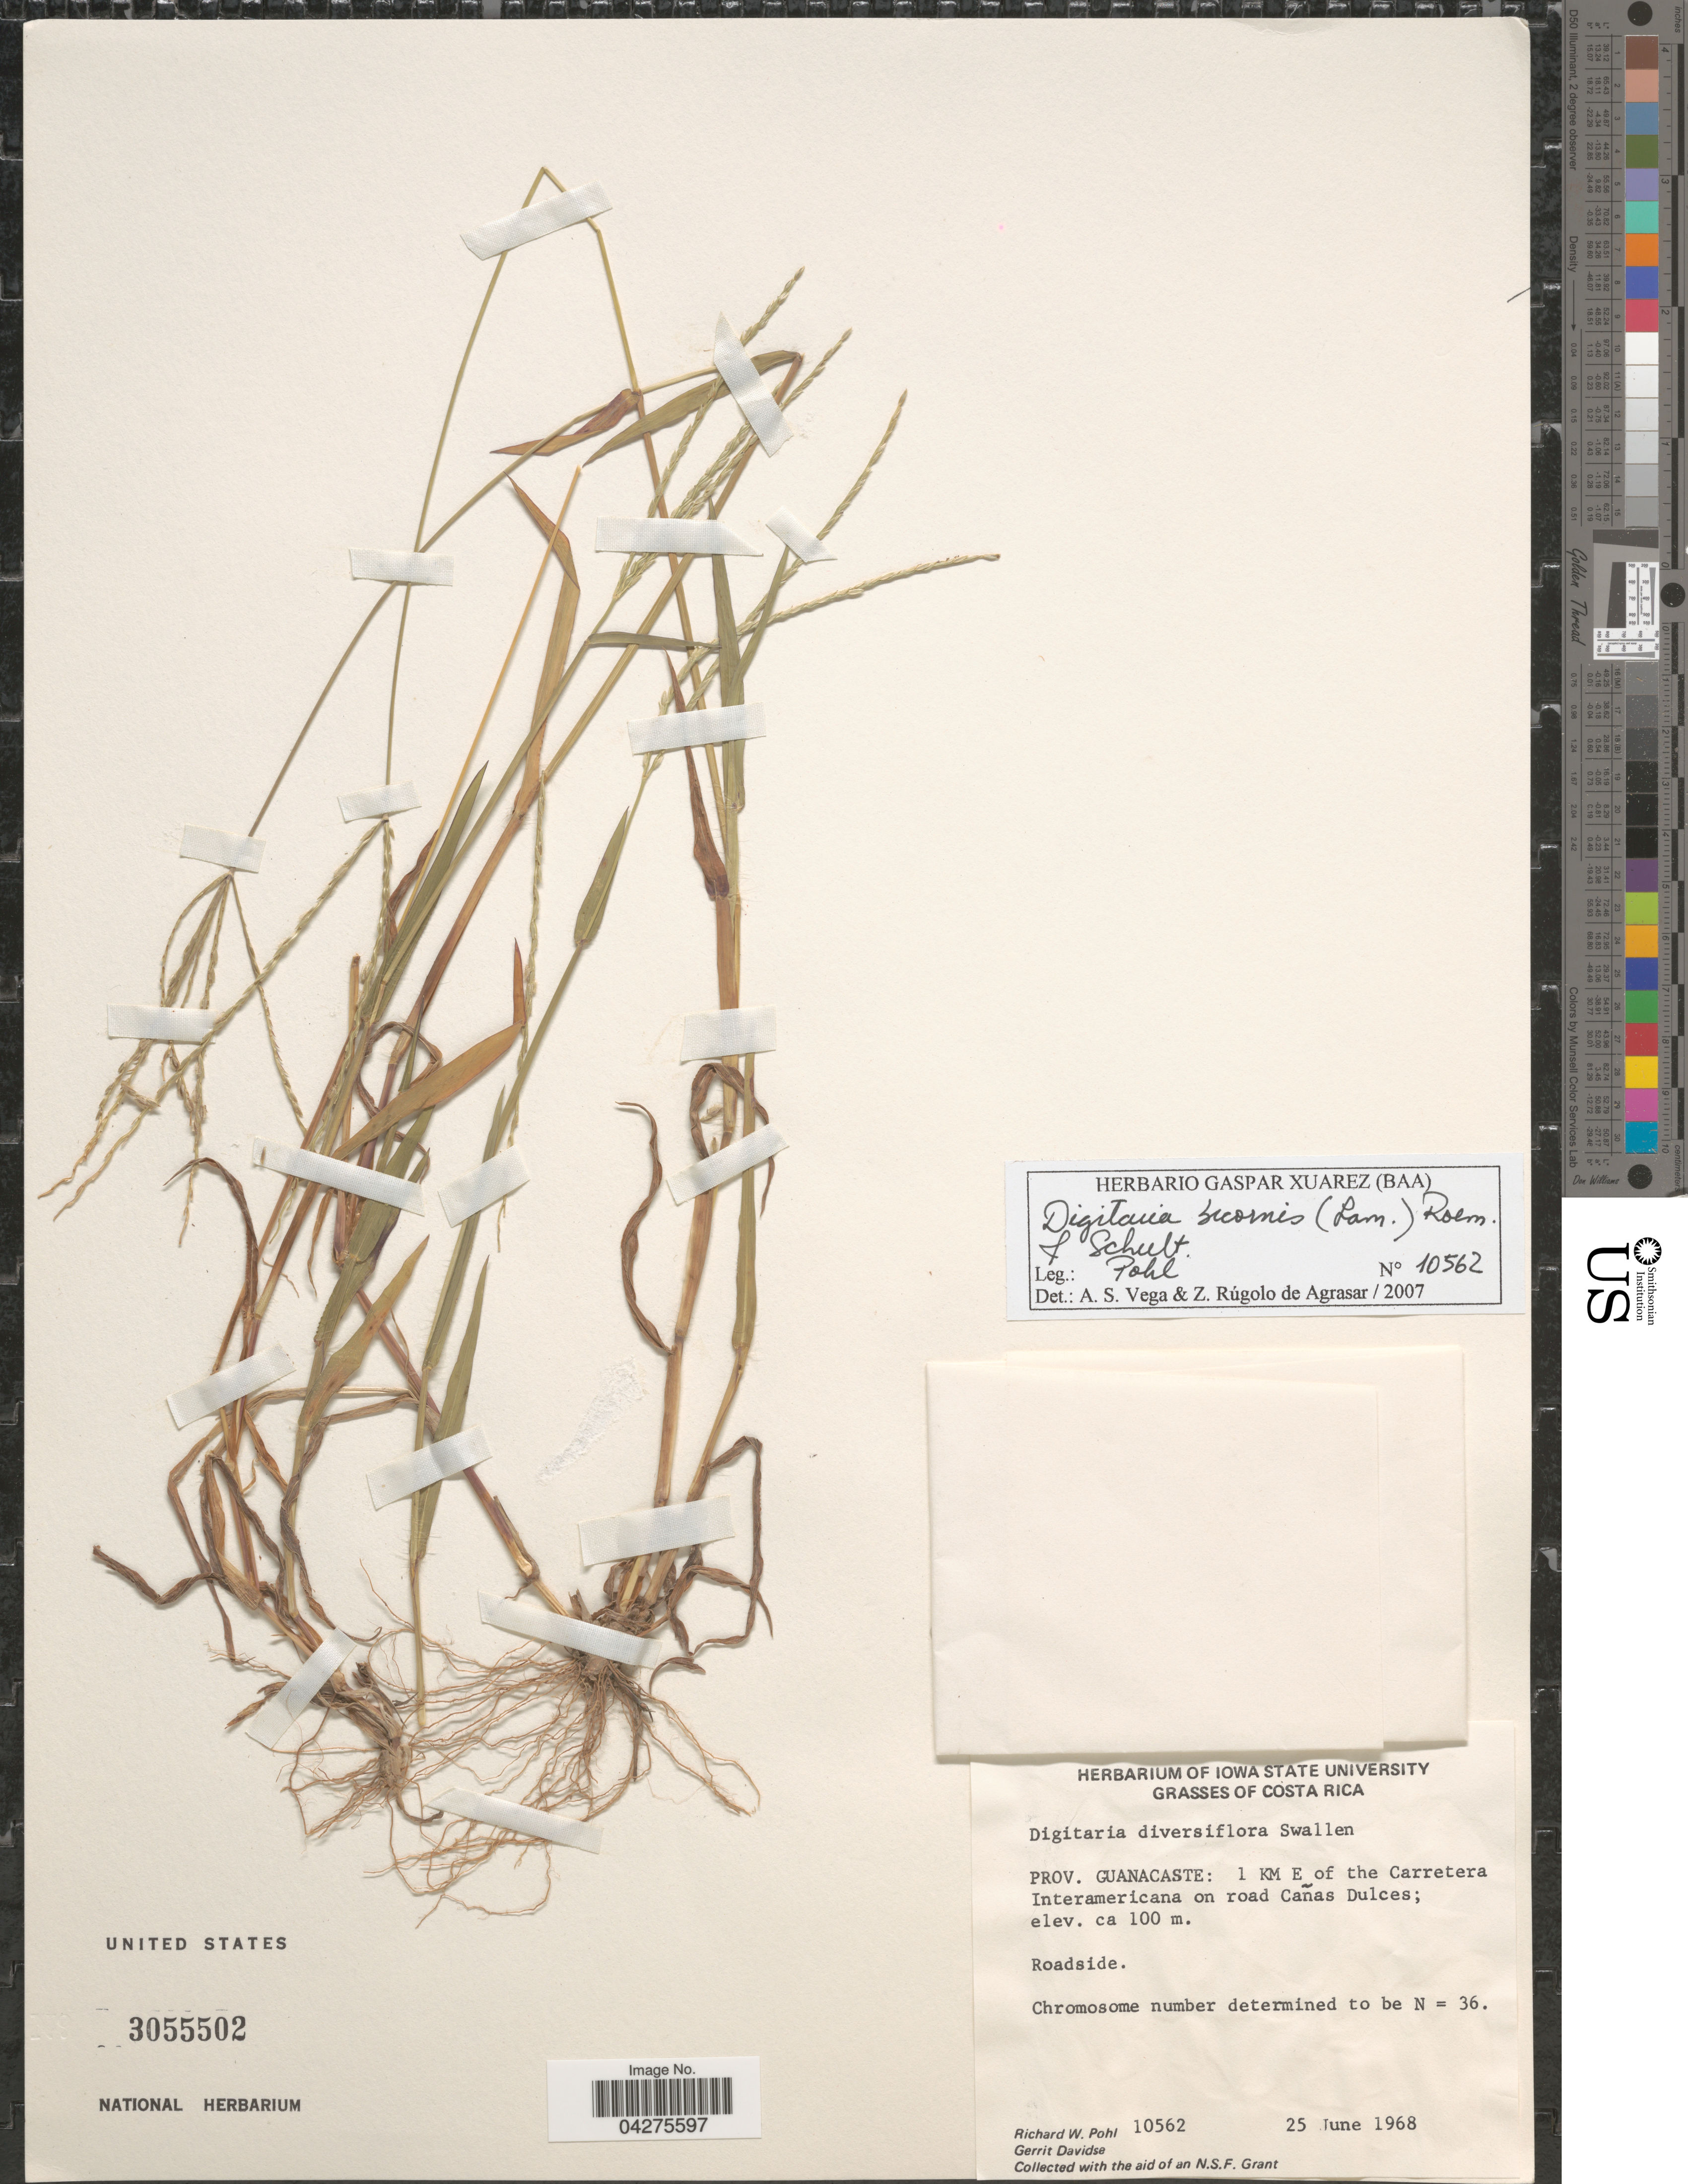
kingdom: Plantae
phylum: Tracheophyta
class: Liliopsida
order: Poales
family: Poaceae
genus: Digitaria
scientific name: Digitaria bicornis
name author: (Lam.) Roem. & Schult.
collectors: R. W. Pohl & G. Davidse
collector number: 10562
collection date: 1968-06-25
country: Costa Rica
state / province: Guanacaste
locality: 1 KM E of the Carretera Interamericana on road Cañas Dulces.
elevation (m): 100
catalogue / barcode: US 3055502